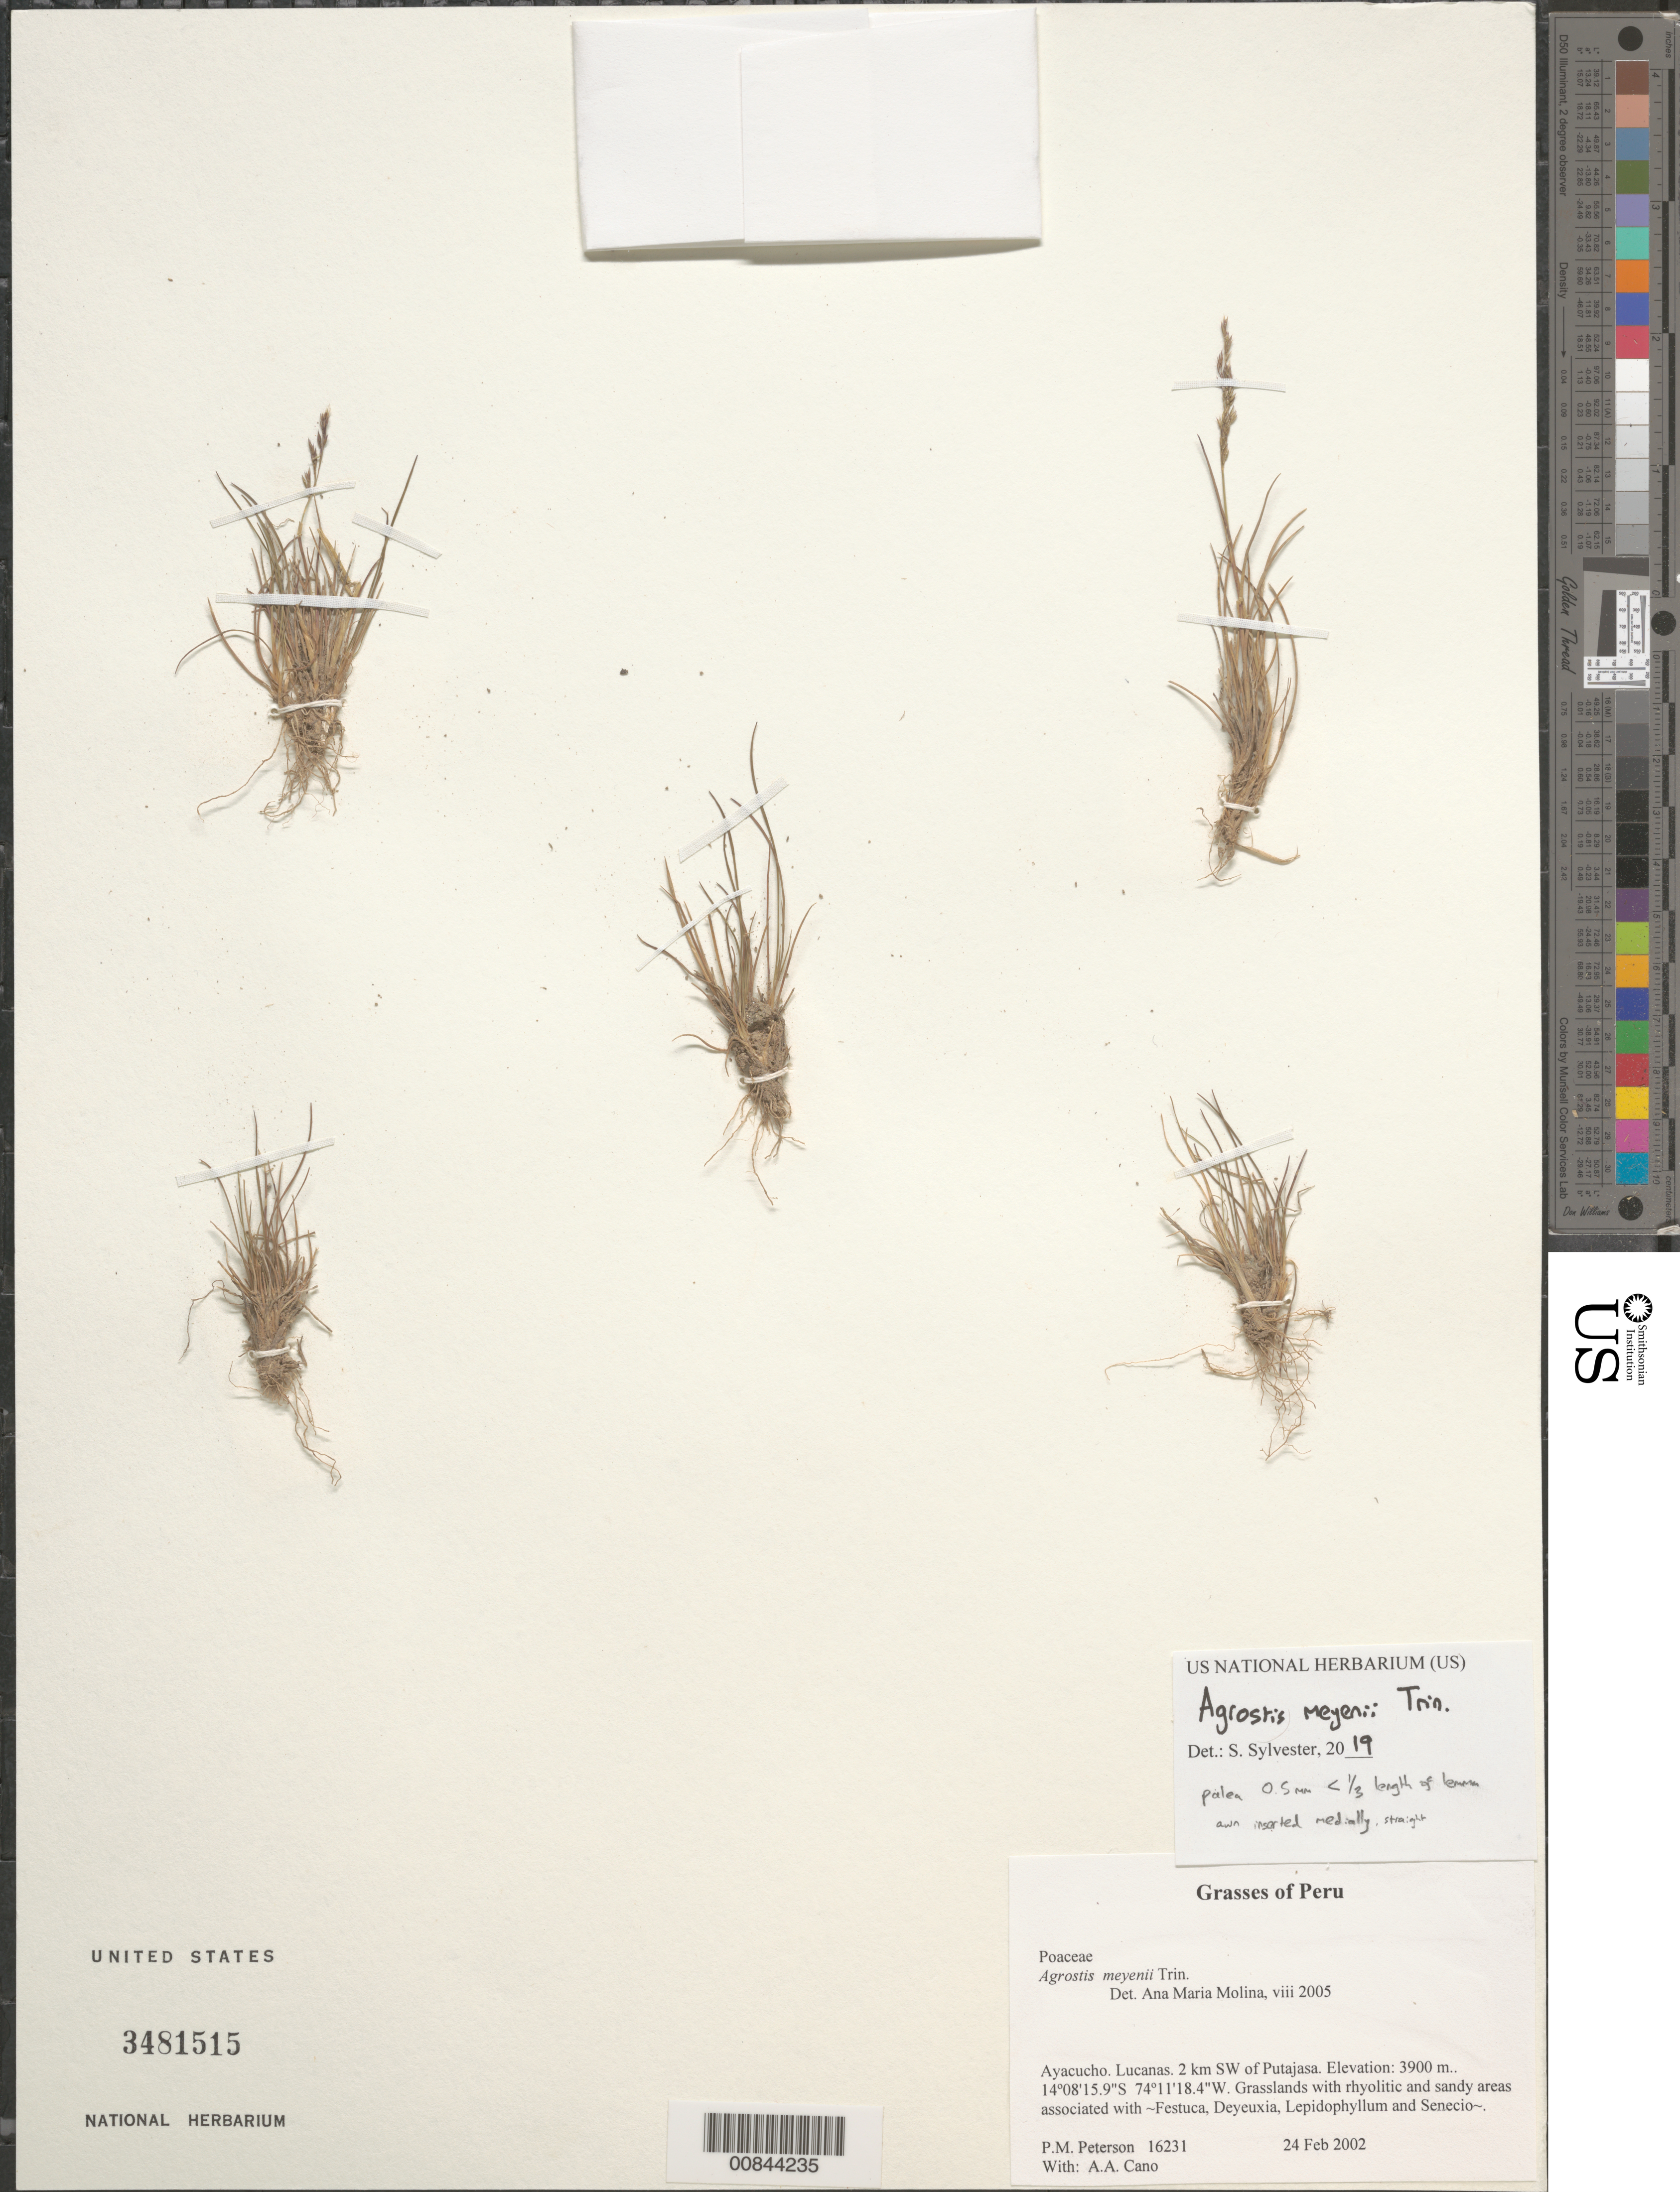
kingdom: Plantae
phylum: Tracheophyta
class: Liliopsida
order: Poales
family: Poaceae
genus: Agrostis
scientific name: Agrostis meyenii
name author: Trin.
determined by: Molina, Ana M. de R.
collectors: P. M. Peterson, A. Cano, M. I. La Torre, A. Ramírez & D. Susanibar Cruz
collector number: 16231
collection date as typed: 24 Feb 2002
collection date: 2002-02-24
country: Peru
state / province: Ayacucho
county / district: Lucanas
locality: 2 km SW of Putajasa.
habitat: Grasslands with rhyolitic and sandy areas associated with ~Festuca, Deyeuxia, Lepidophyllum and Senecio~.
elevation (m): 3900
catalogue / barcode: US 3481515